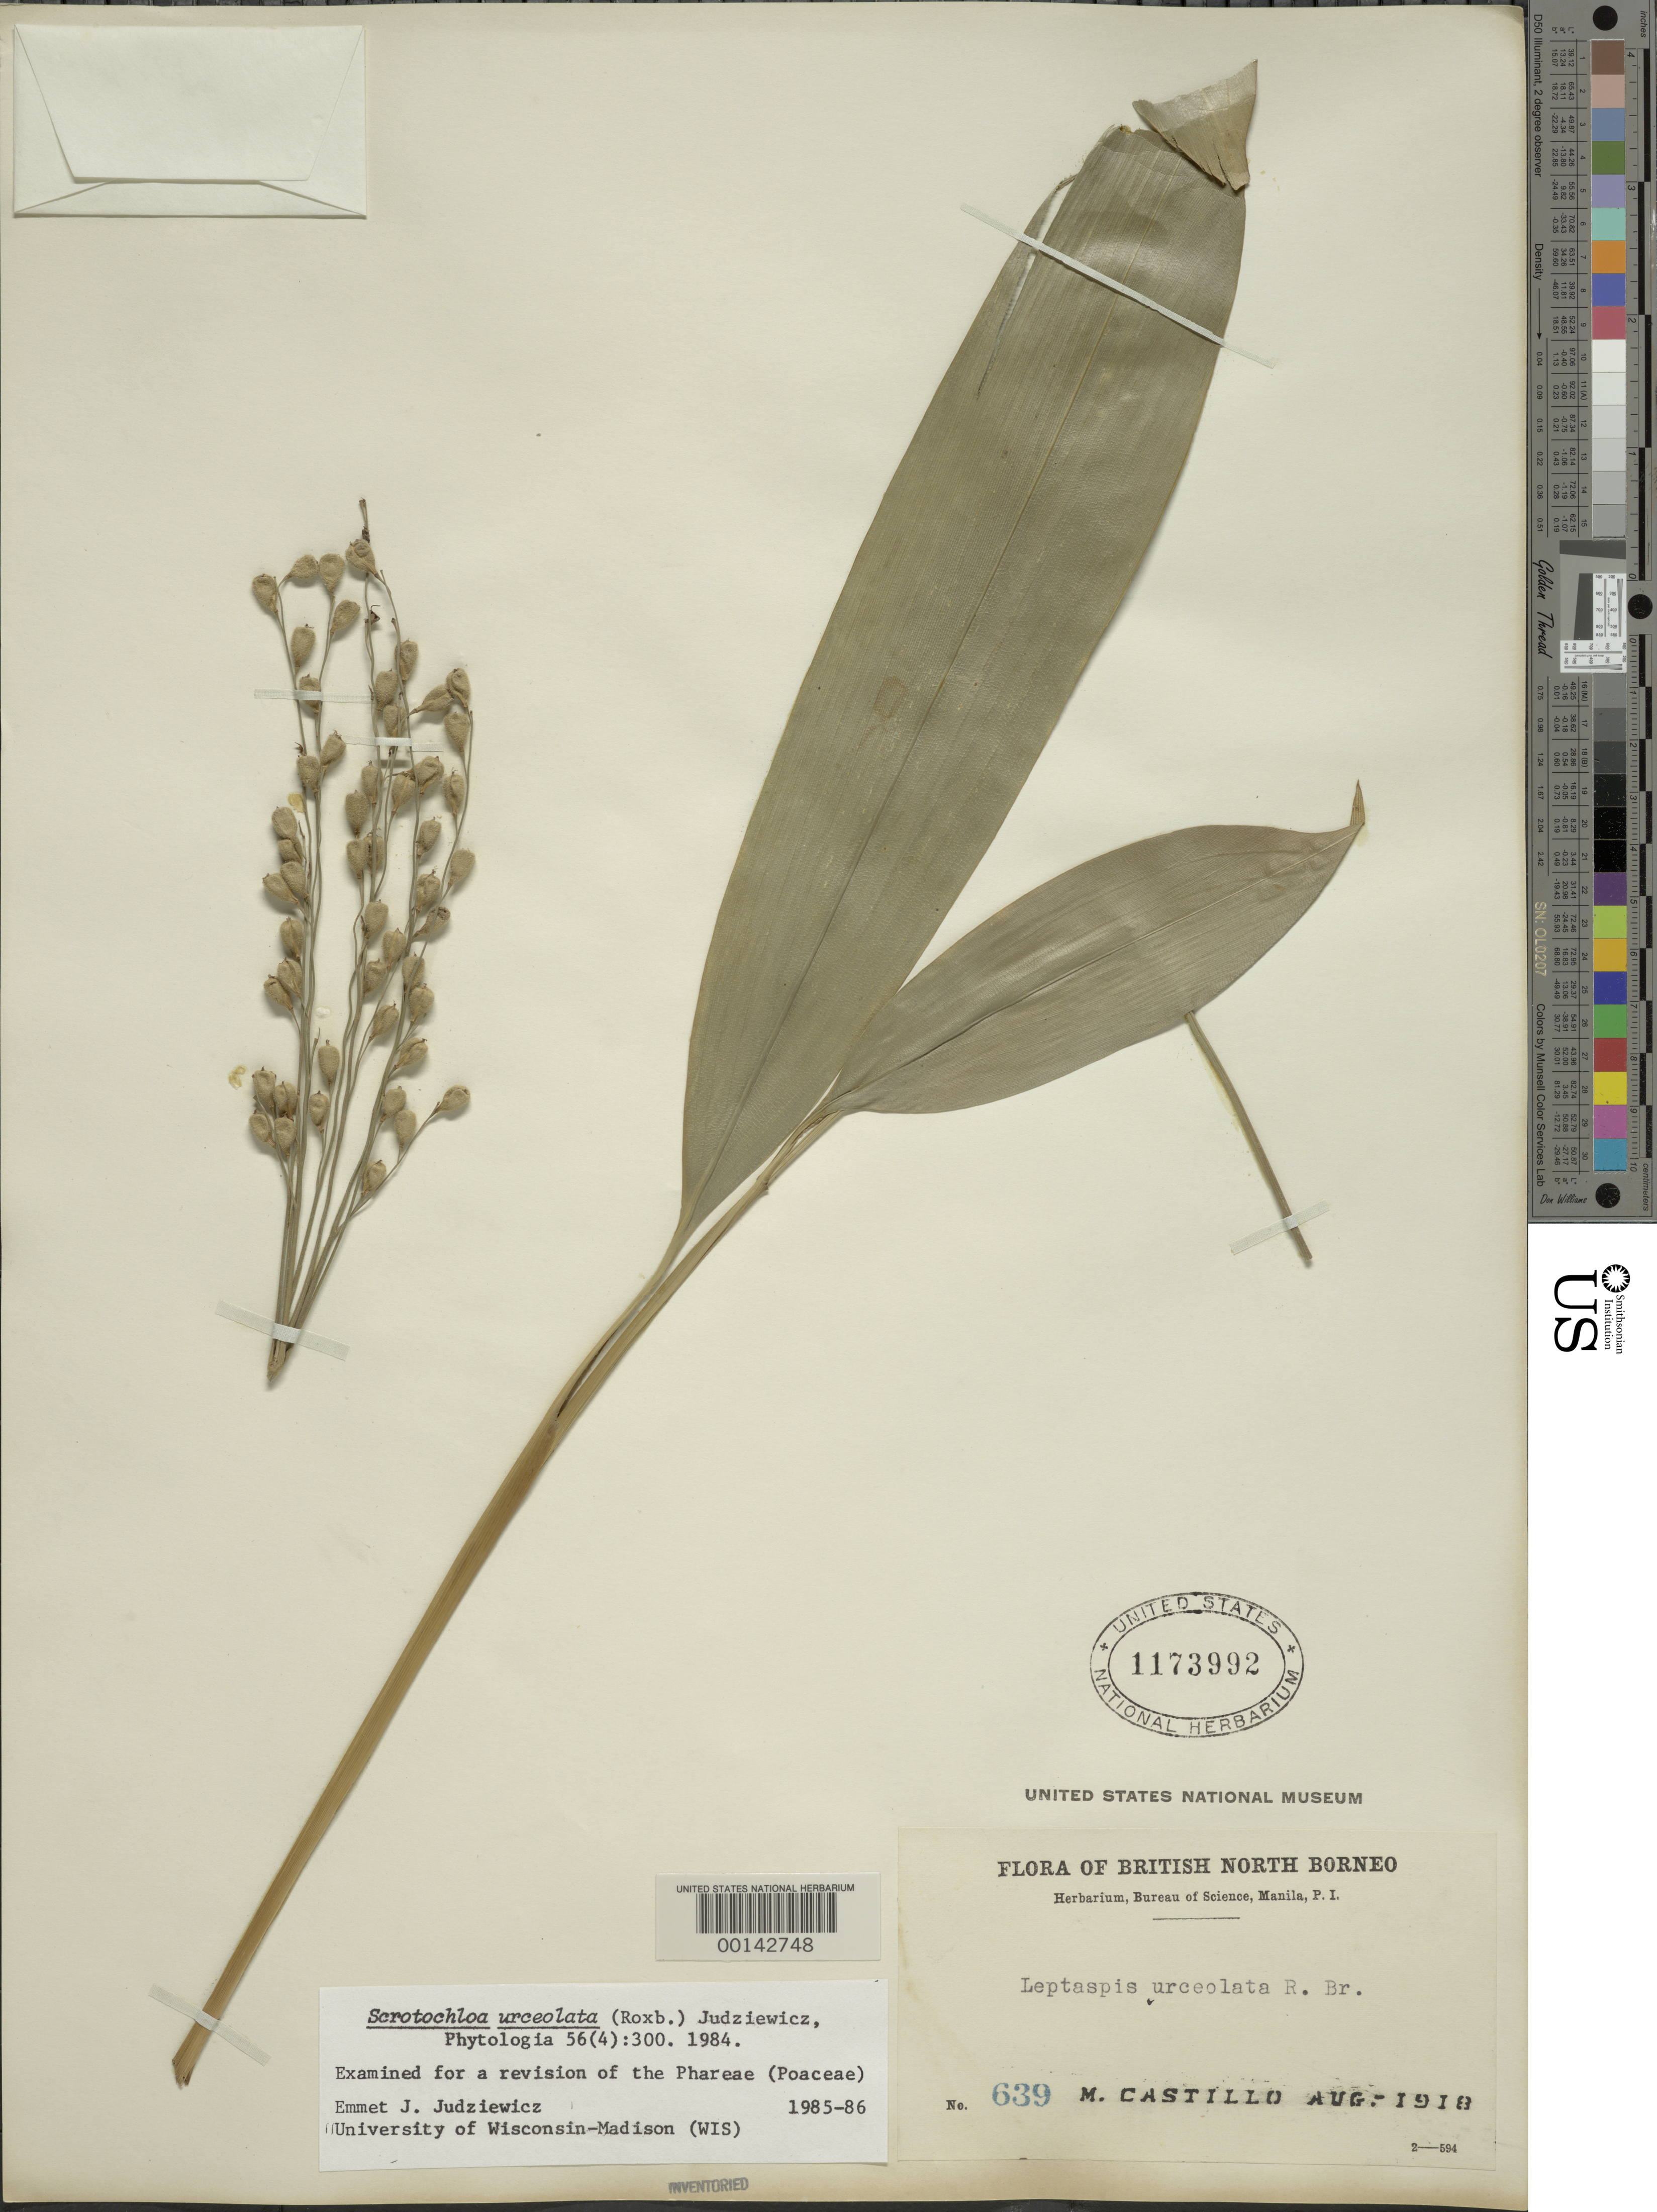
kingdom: Plantae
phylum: Tracheophyta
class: Liliopsida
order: Poales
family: Poaceae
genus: Scrotochloa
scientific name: Scrotochloa urceolata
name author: (Roxb.) Judz.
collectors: M. Castillo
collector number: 639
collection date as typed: Aug 1918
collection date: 1918-08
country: Malaysia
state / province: Sabah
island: Borneo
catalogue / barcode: US 1173992